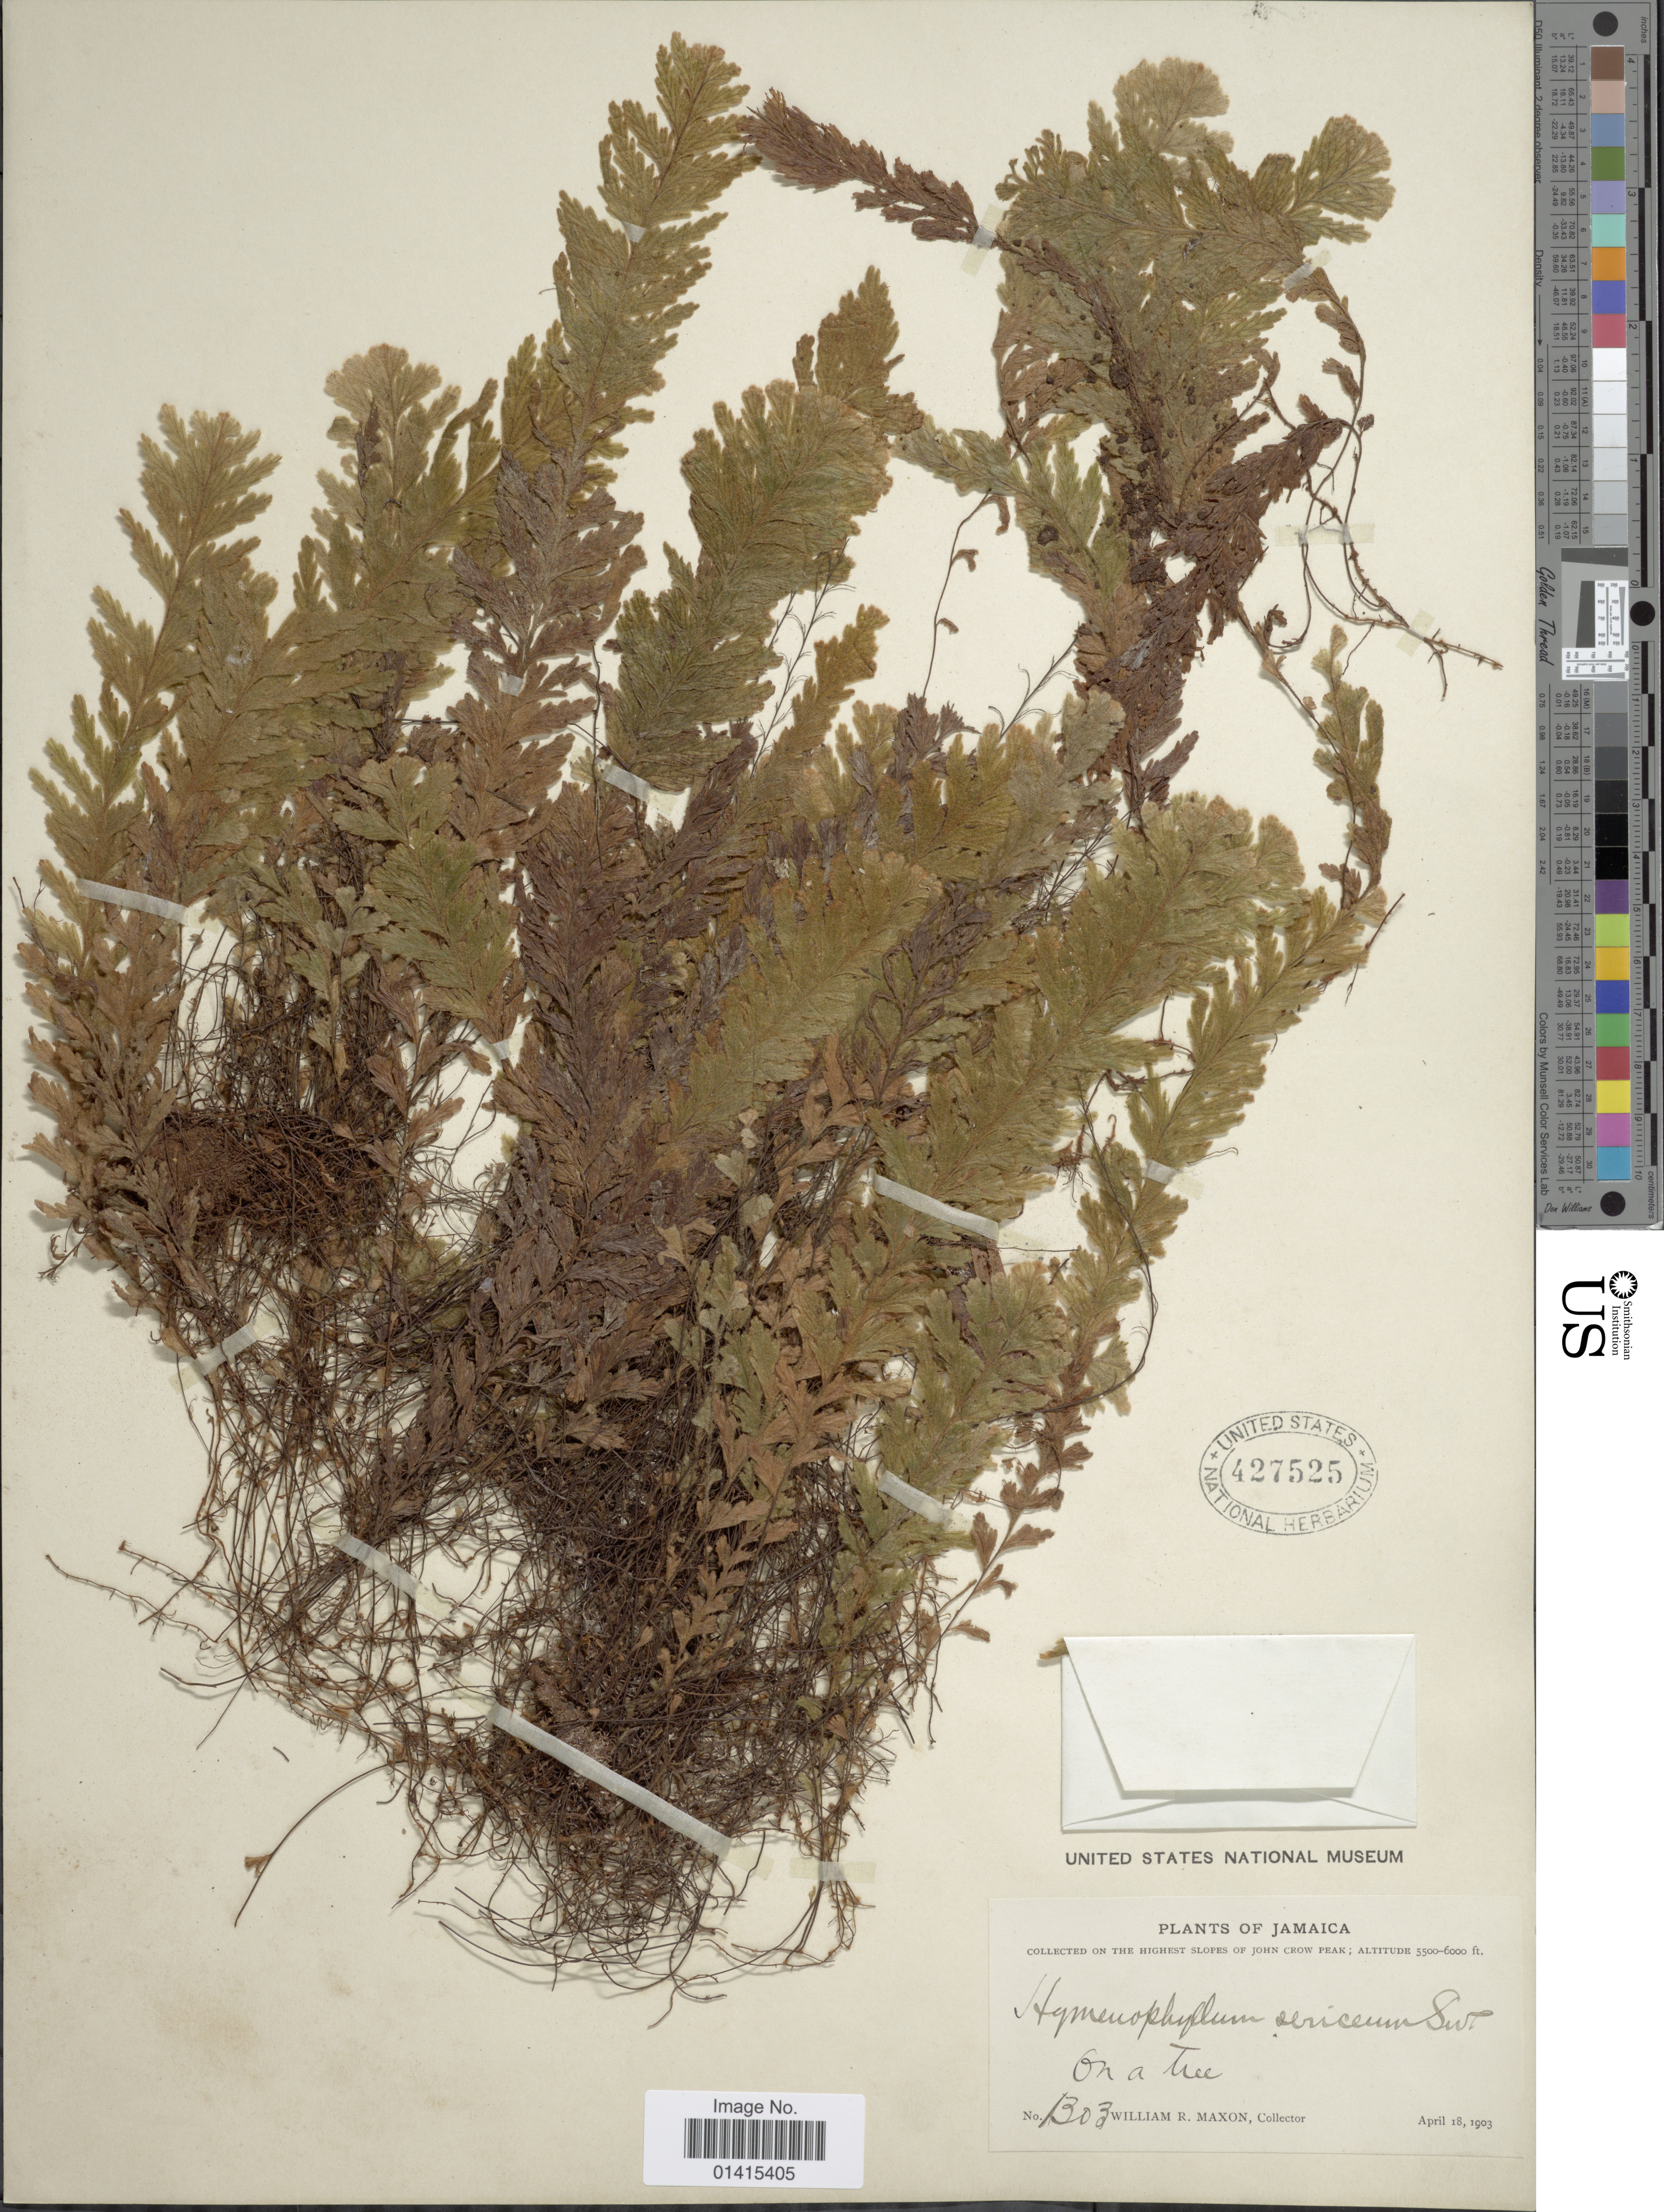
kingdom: Plantae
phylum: Tracheophyta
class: Polypodiopsida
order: Hymenophyllales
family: Hymenophyllaceae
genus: Hymenophyllum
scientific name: Hymenophyllum sericeum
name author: Sw. in Schrad.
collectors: W. R. Maxon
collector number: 1303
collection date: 1903-04-18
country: Jamaica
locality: On the highest slopes of John Crow Peak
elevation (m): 1676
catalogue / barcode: US 427525